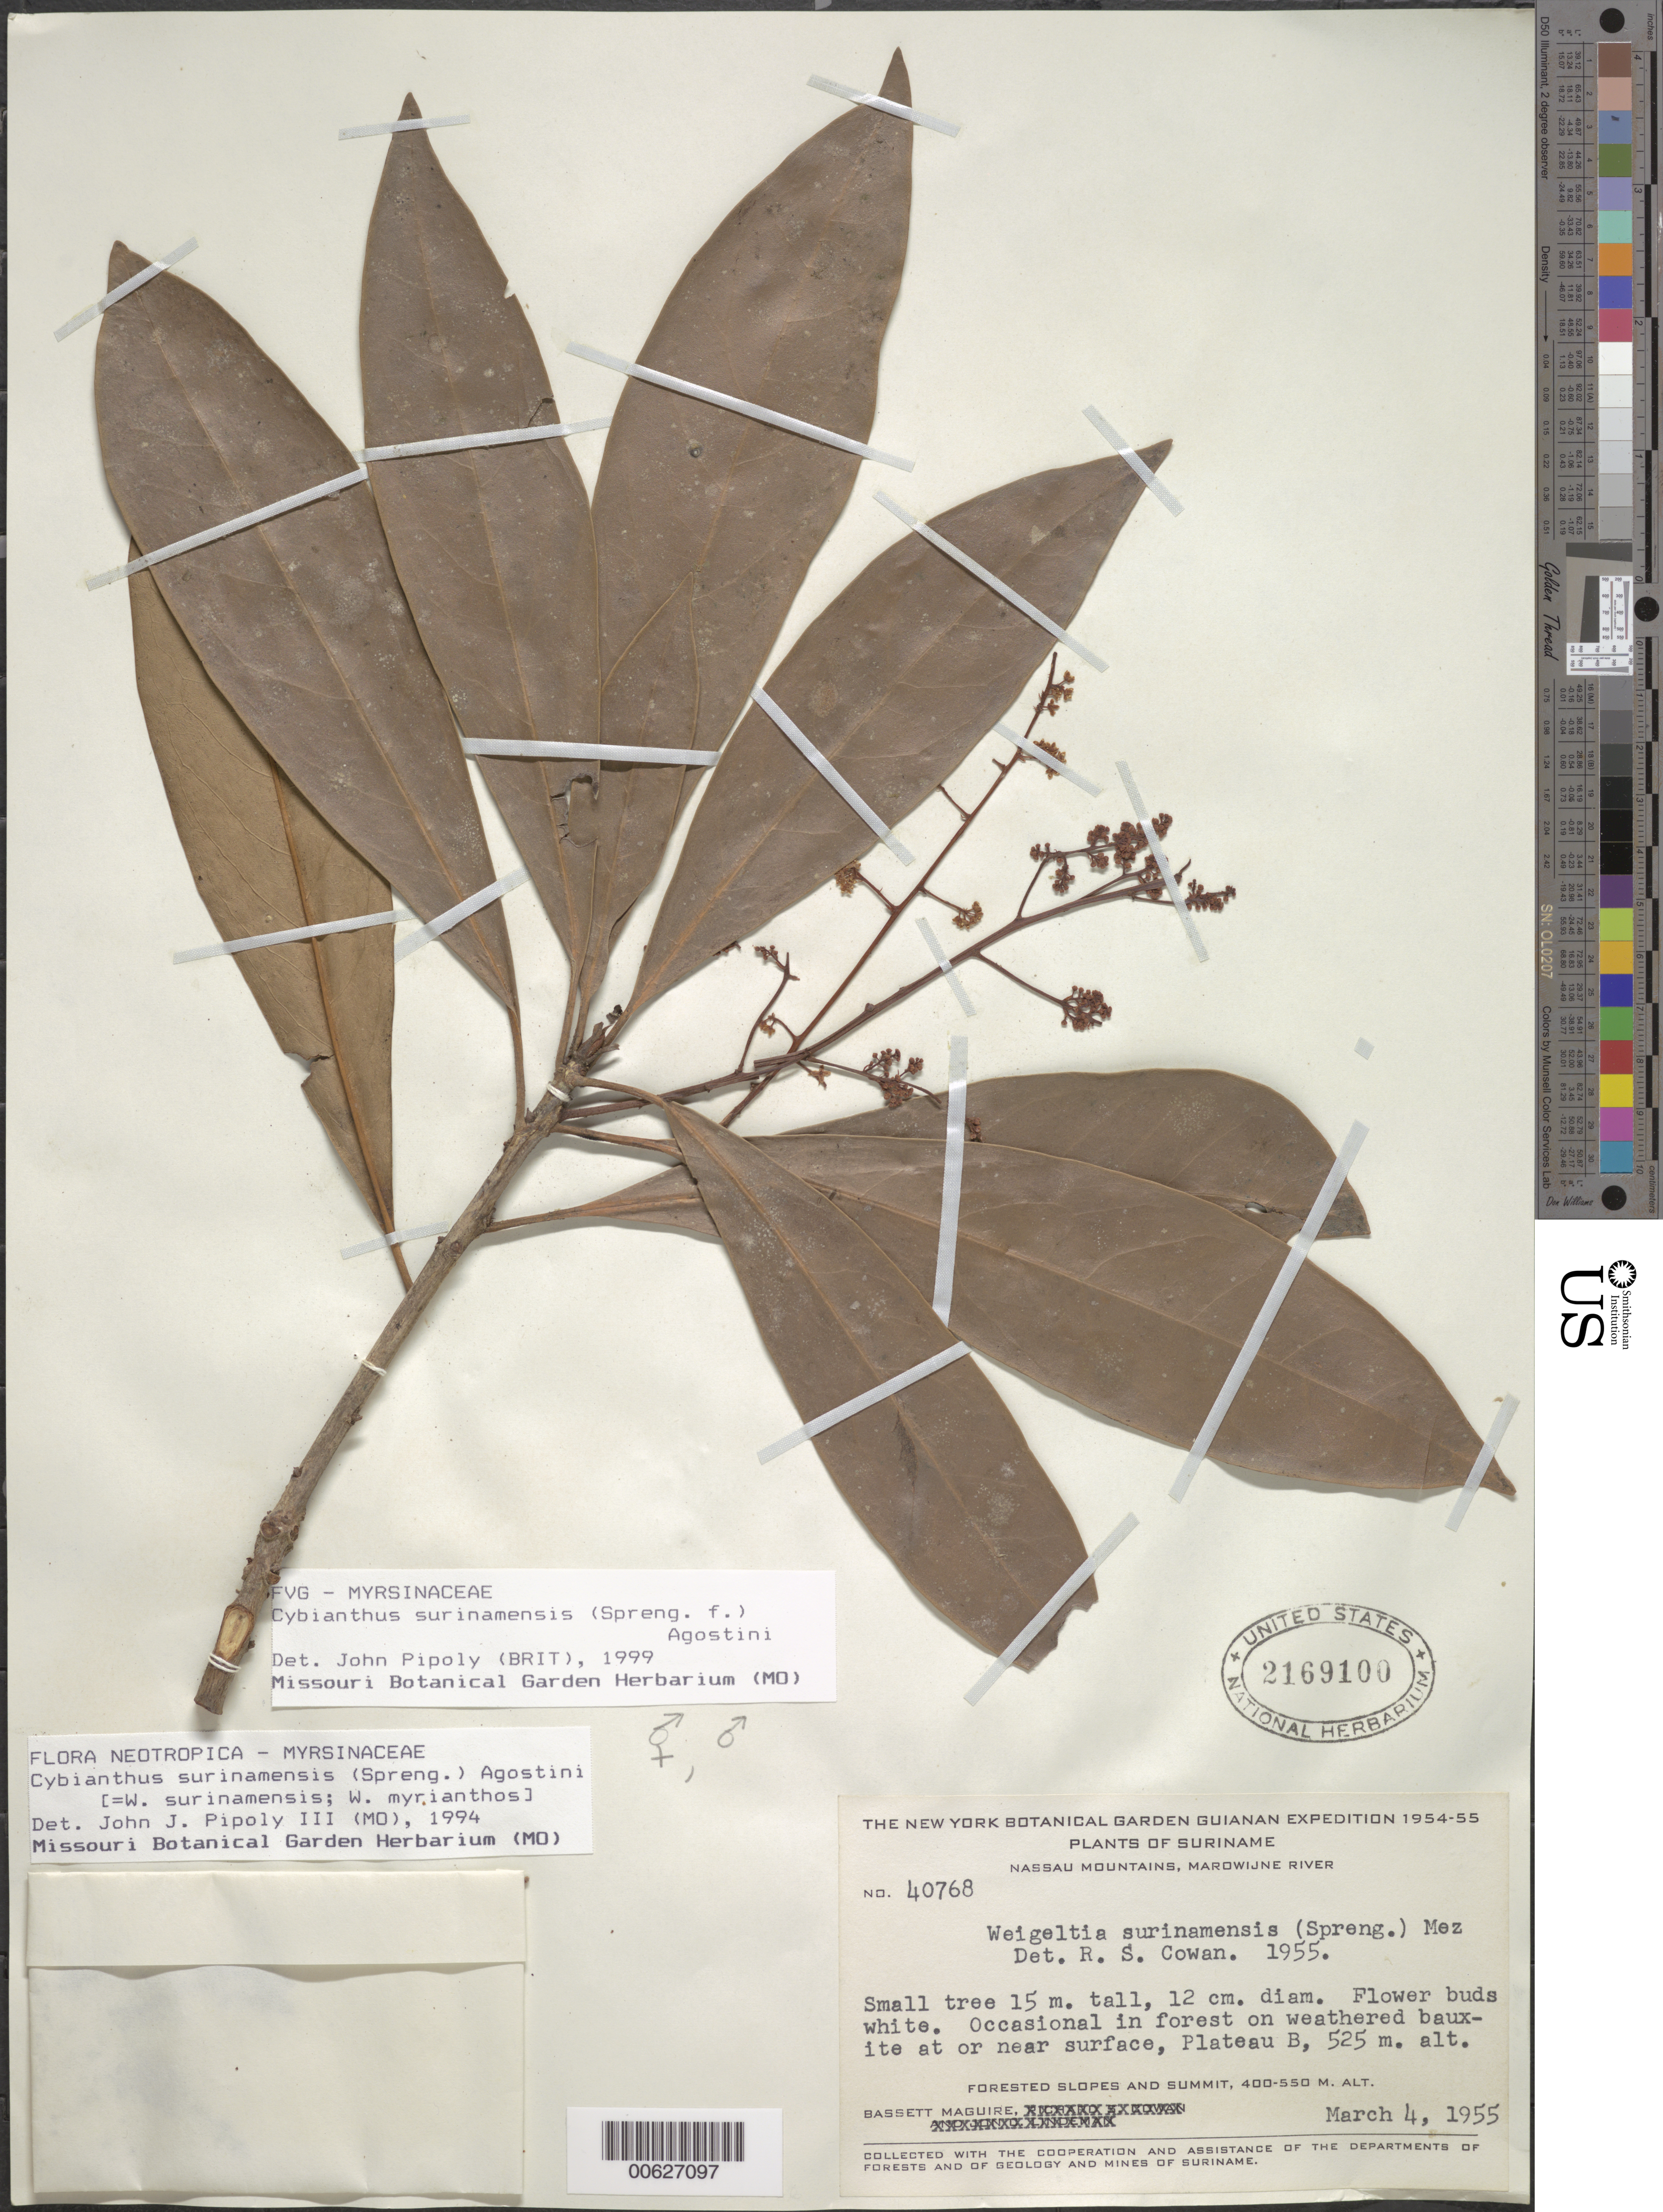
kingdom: Plantae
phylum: Tracheophyta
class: Magnoliopsida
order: Ericales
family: Primulaceae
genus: Cybianthus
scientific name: Cybianthus surinamensis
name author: (Spreng.) G. Agostini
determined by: Pipoly, J. J., III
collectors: B. Maguire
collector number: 40768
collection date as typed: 4-Mar-55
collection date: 1955-03-04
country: Suriname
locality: Nassau Mts., Marowijne R., Plateau B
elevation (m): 525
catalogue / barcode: US 2169100